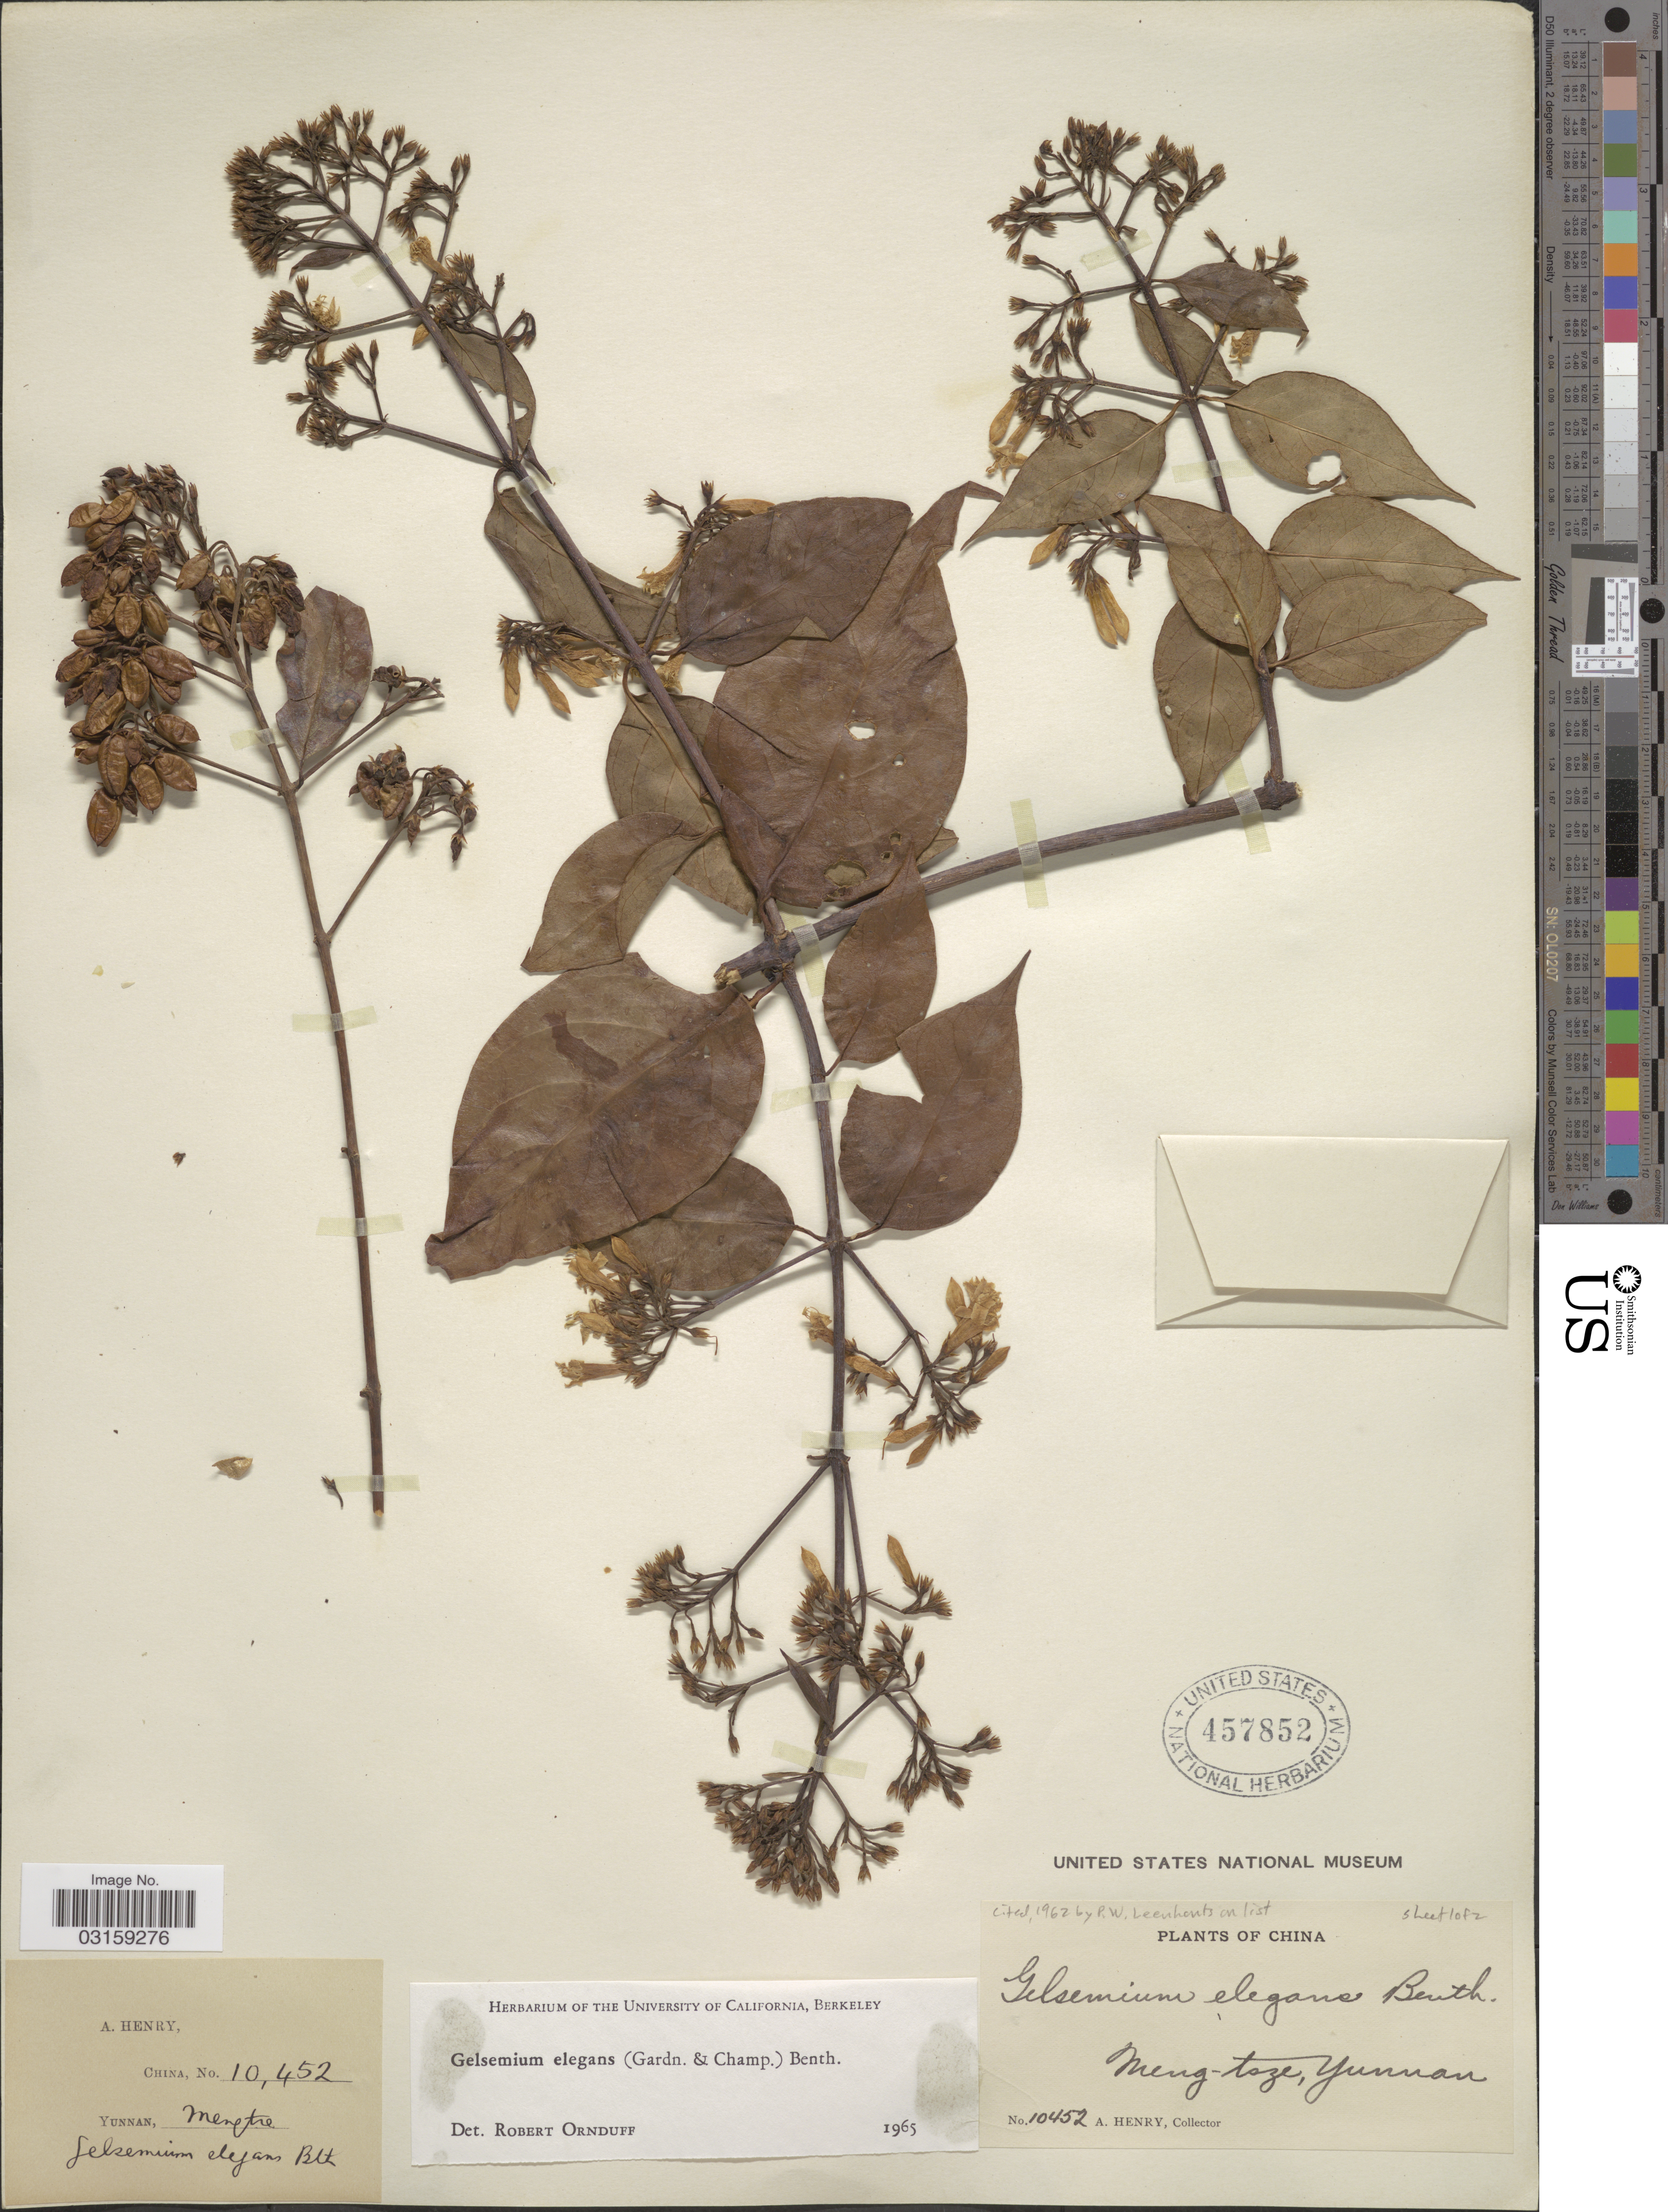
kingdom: Plantae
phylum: Tracheophyta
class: Magnoliopsida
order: Gentianales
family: Gelsemiaceae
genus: Gelsemium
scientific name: Gelsemium elegans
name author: (Gardner & Chapm.) Benth.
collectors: A. Henry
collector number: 10452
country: China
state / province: Yunnan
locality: Meng-tsze.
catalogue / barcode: US 457852